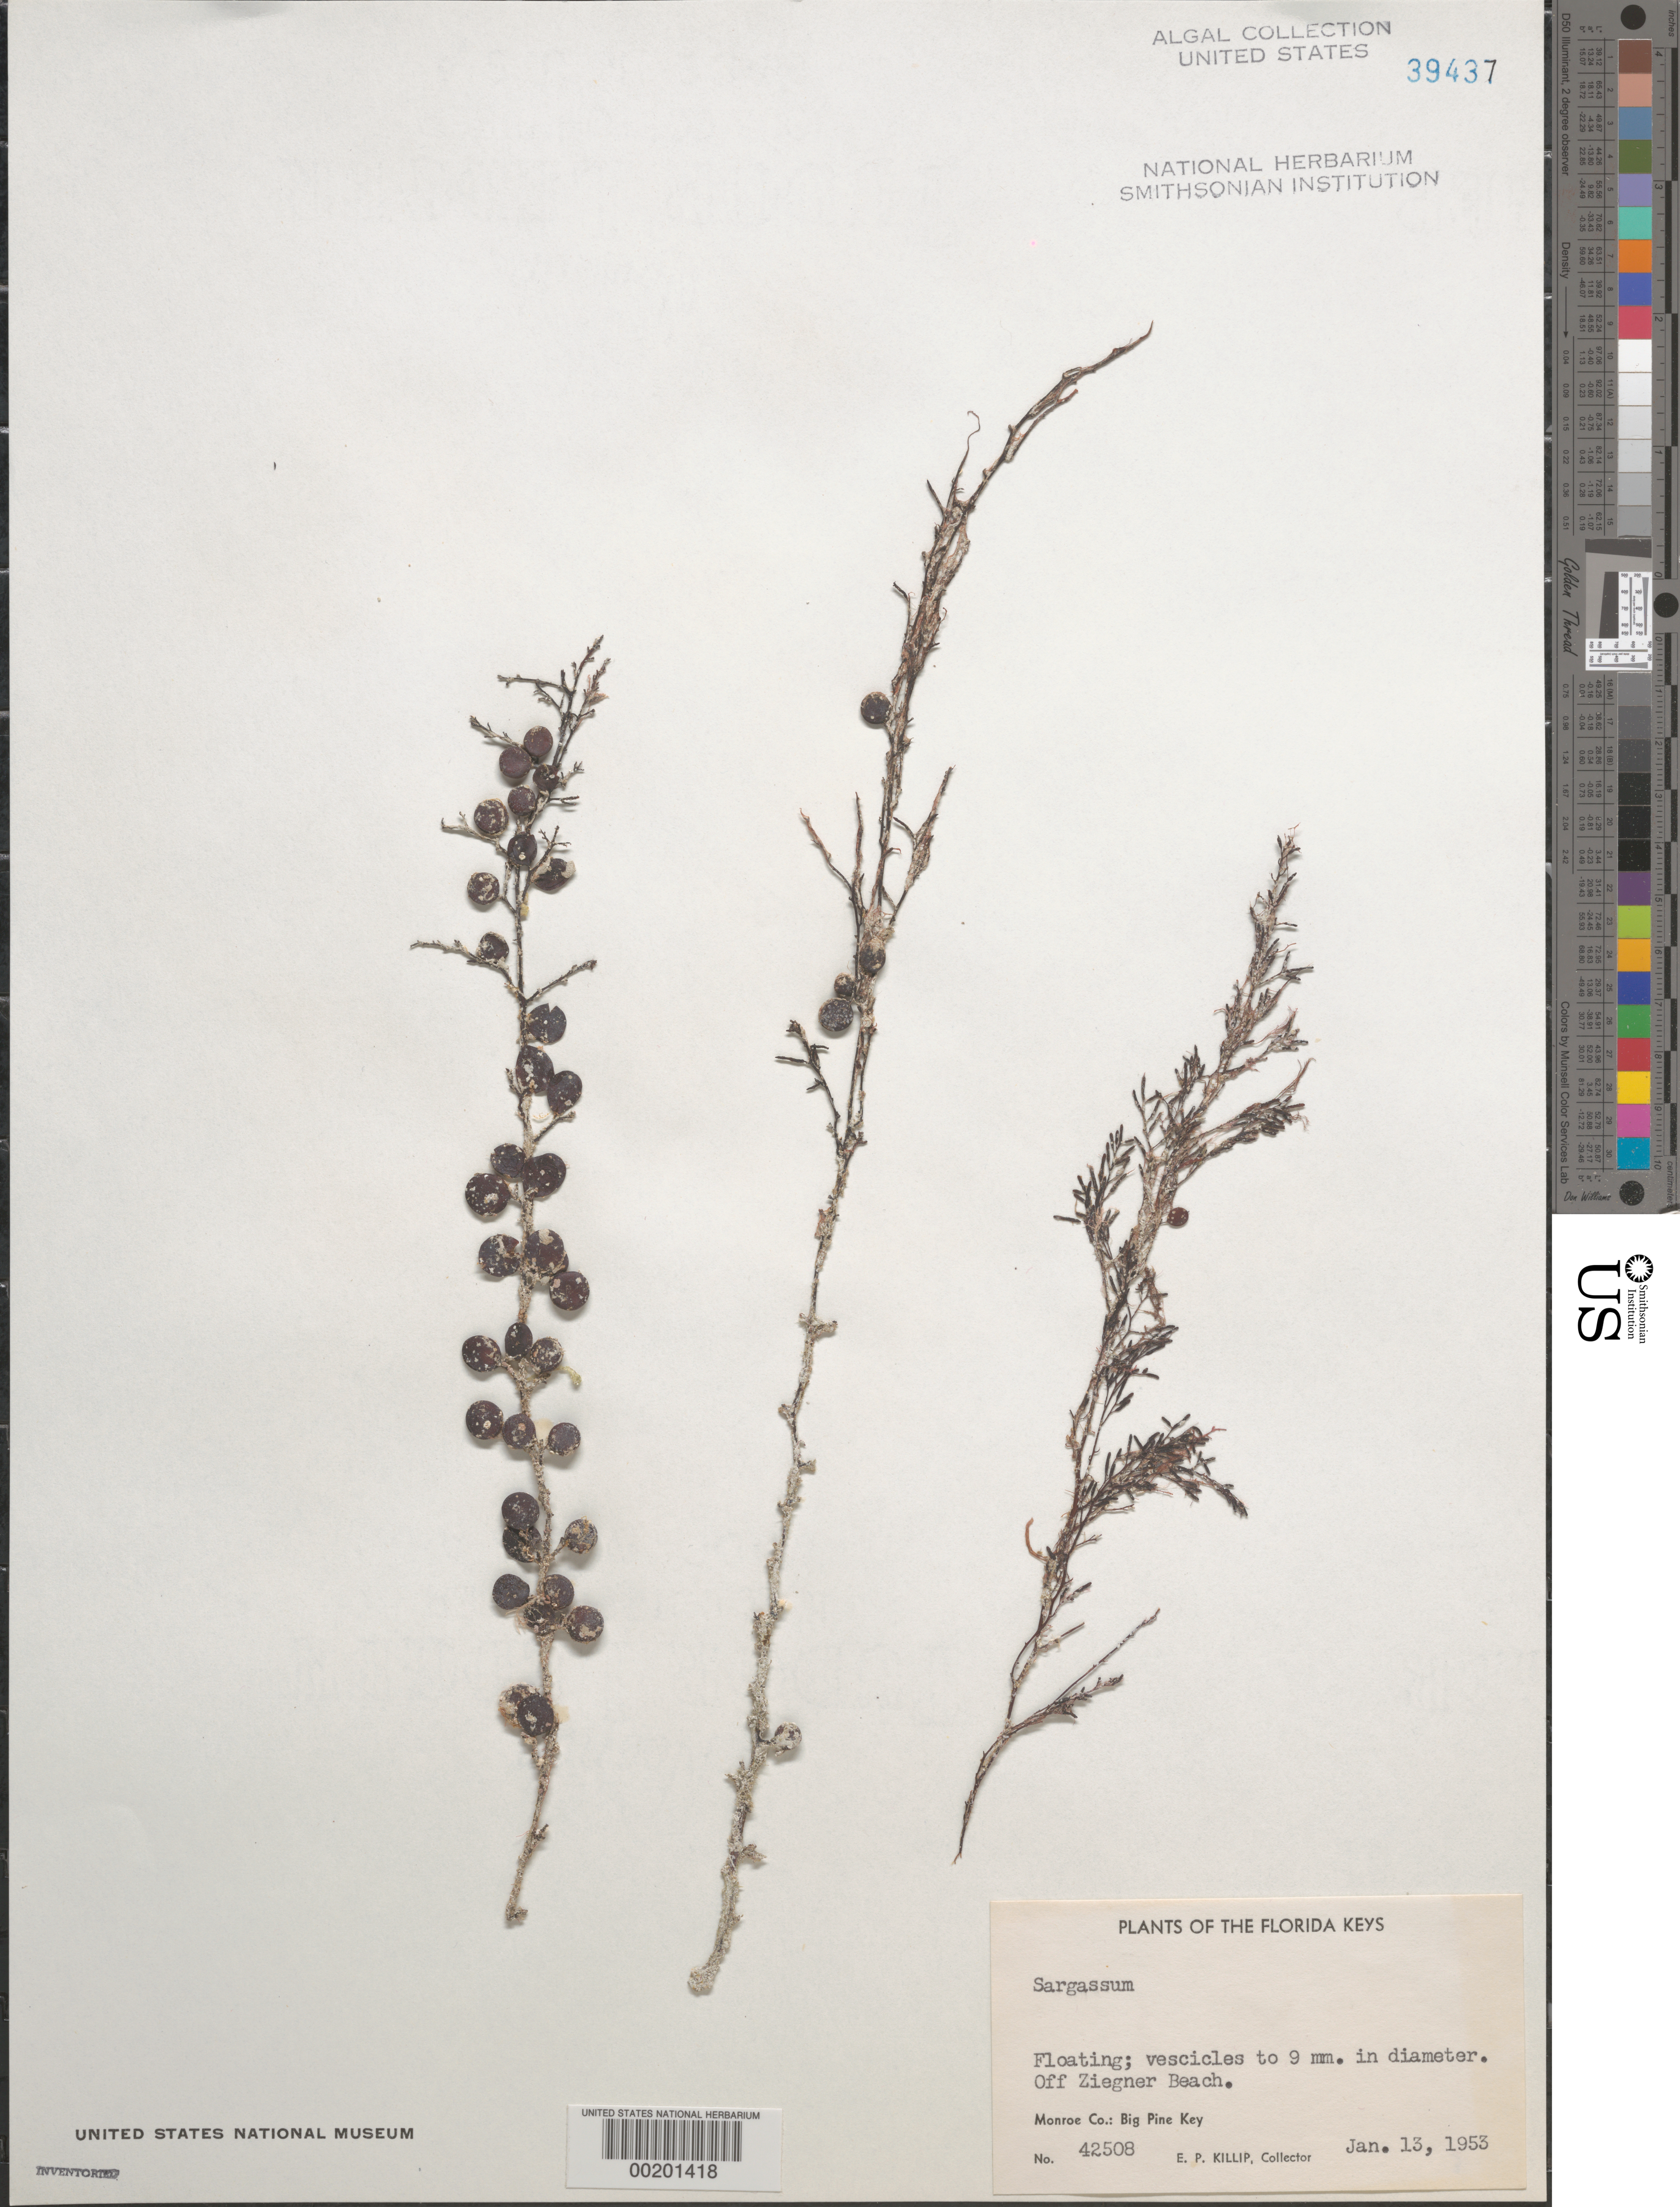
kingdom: Chromista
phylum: Ochrophyta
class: Phaeophyceae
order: Fucales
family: Sargassaceae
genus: Sargassum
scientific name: Sargassum sp.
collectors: E. P. Killip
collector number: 42508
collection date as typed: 13 Jan 1953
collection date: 1953-01-13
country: United States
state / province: Florida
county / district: Monroe County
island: Big Pine Key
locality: Off Ziegner Beach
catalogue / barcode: US 39437